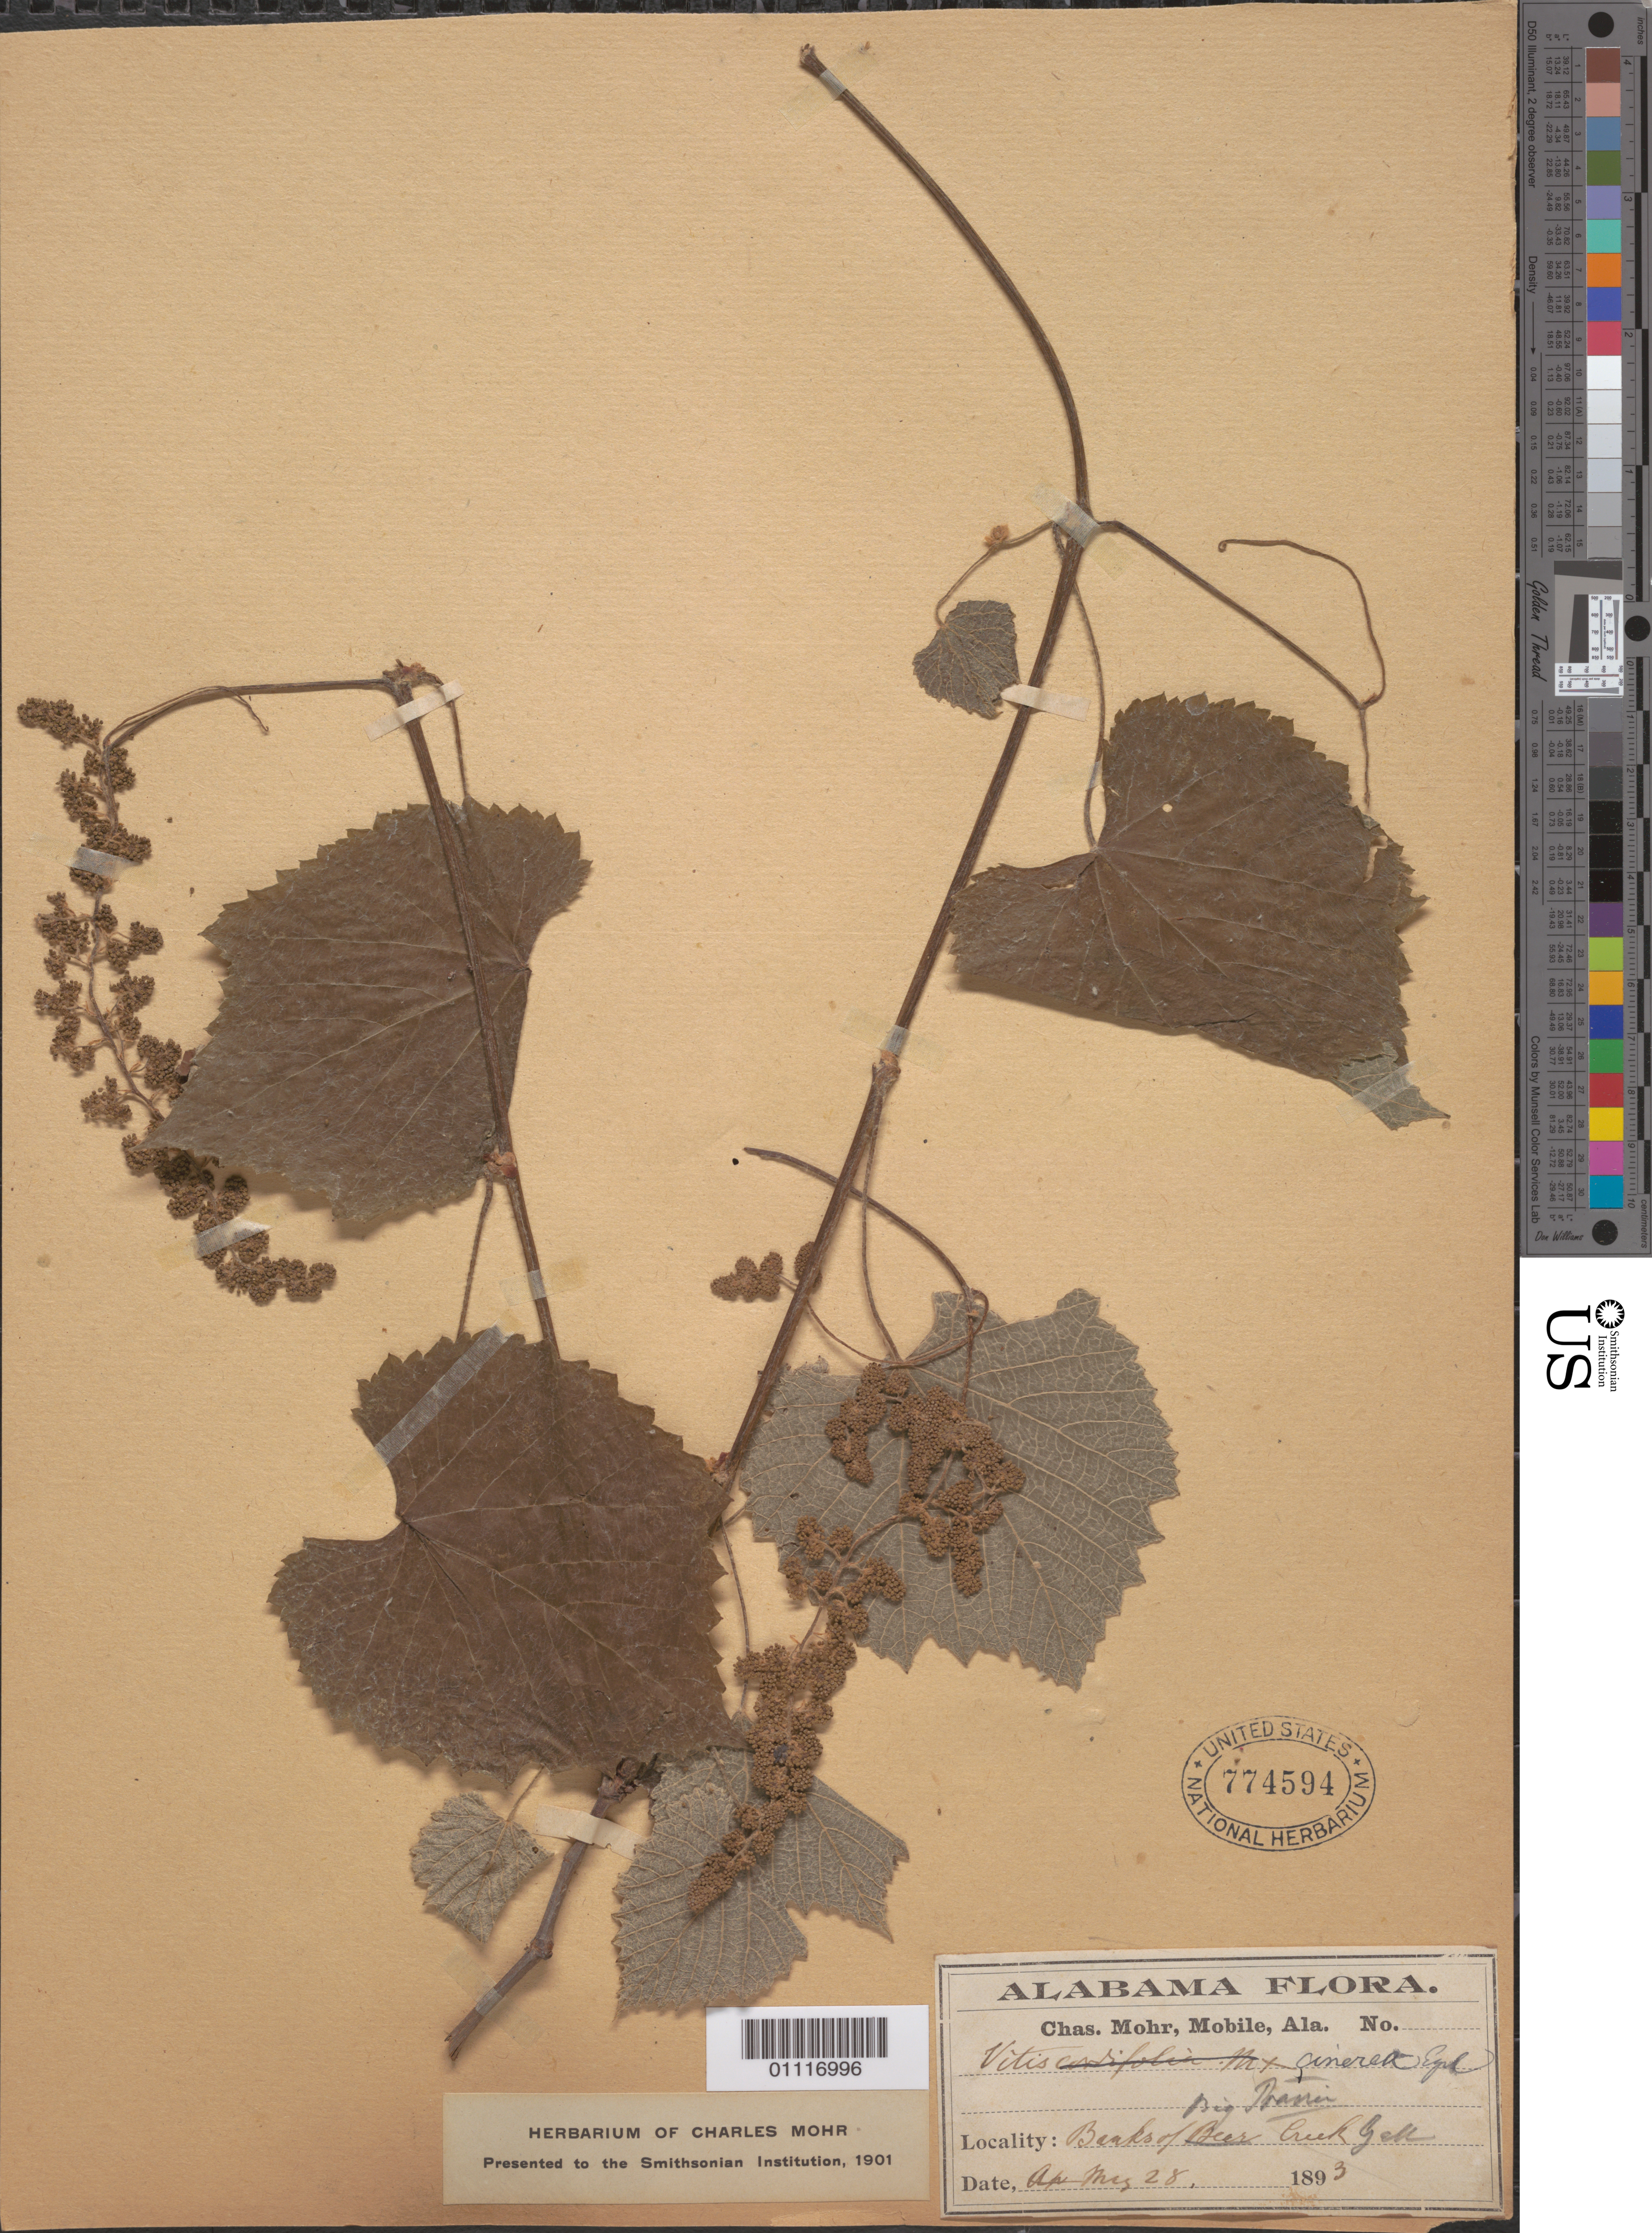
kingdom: Plantae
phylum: Tracheophyta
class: Magnoliopsida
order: Vitales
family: Vitaceae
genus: Vitis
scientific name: Vitis cinerea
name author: (Engelm.) Millardet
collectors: C. T. Mohr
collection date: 1893-05-28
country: United States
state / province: Alabama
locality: Banks of Big Prairie Creek, Gallion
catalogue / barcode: US 774594